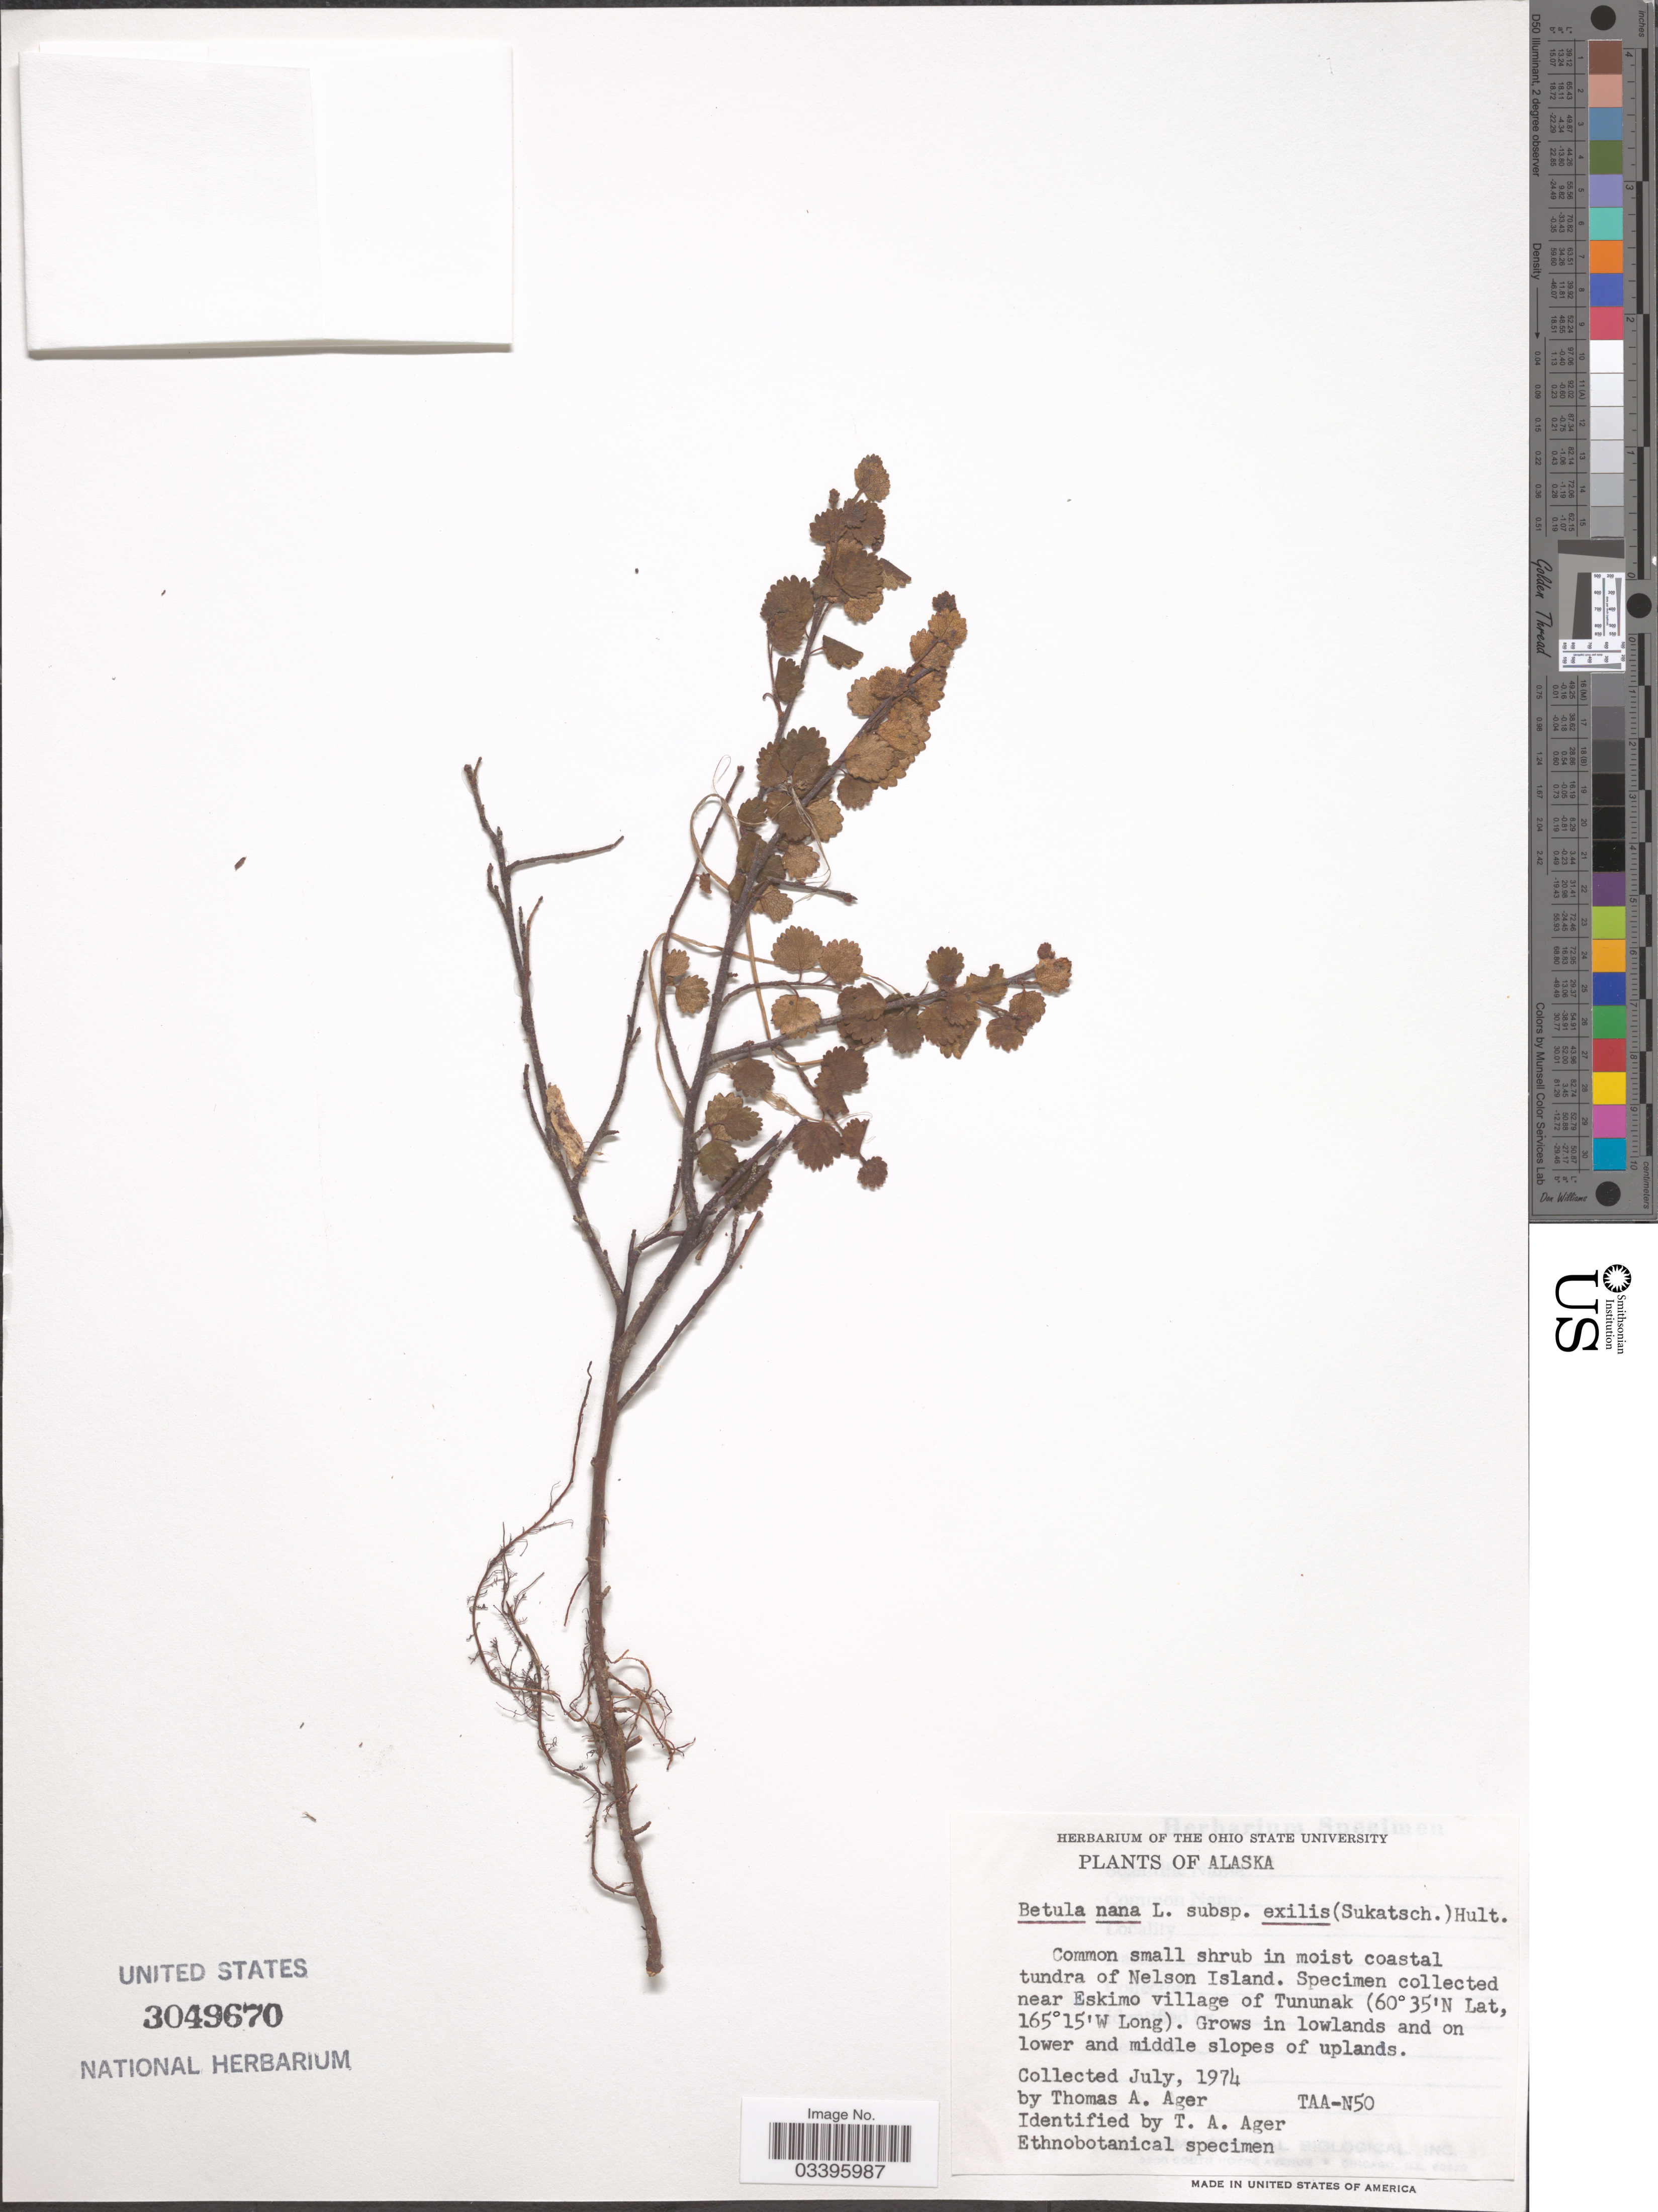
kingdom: Plantae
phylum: Tracheophyta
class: Magnoliopsida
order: Fagales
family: Betulaceae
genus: Betula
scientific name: Betula nana subsp. exilis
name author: L.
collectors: T. A. Ager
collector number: TAA-N50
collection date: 1974-07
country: United States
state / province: Alaska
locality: Common small shrub in moist coastal tundra of Nelson Island. Specimen collected near Eskimo village of Tununak.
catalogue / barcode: US 3049670